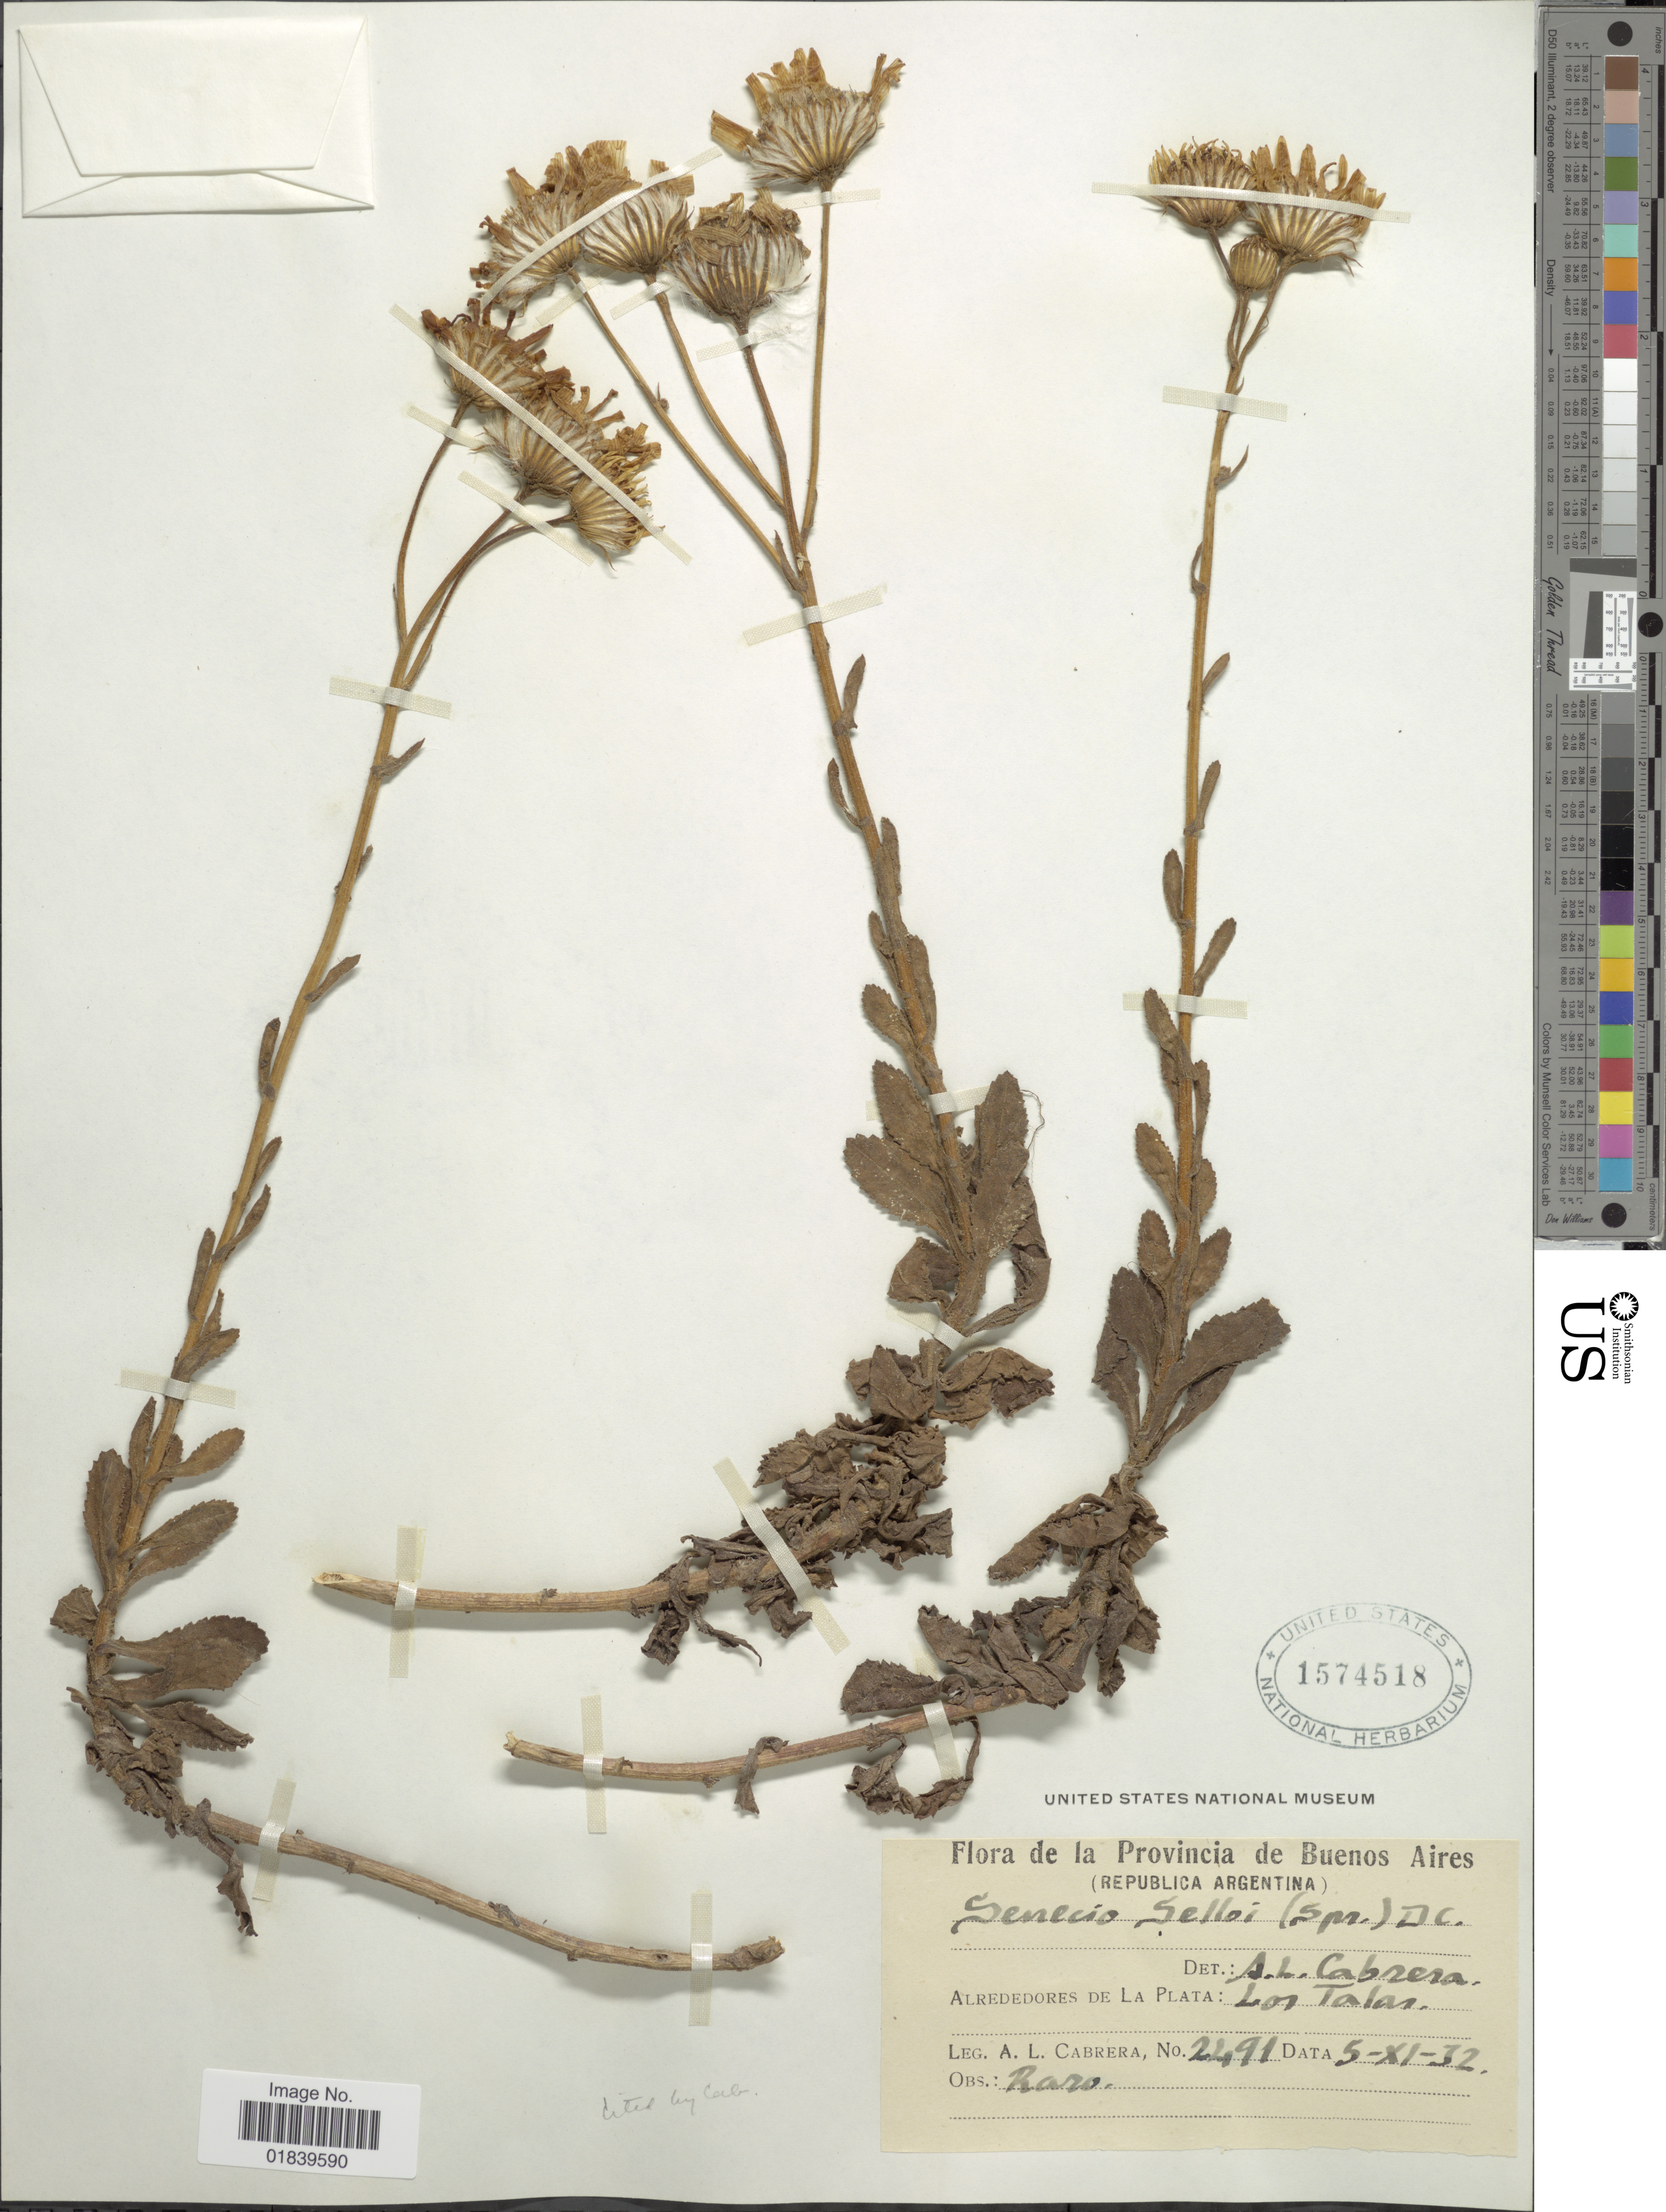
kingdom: Plantae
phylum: Tracheophyta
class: Magnoliopsida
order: Asterales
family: Asteraceae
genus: Senecio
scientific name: Senecio selloi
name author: (Spreng.) DC.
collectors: A. L. Cabrera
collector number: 2491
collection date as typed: Transcribed d/m/y: 5/11/32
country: Argentina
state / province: Buenos Aires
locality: Provincia de Buenos Aires. Republica de La Plata: Los Talas.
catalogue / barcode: US 1574518